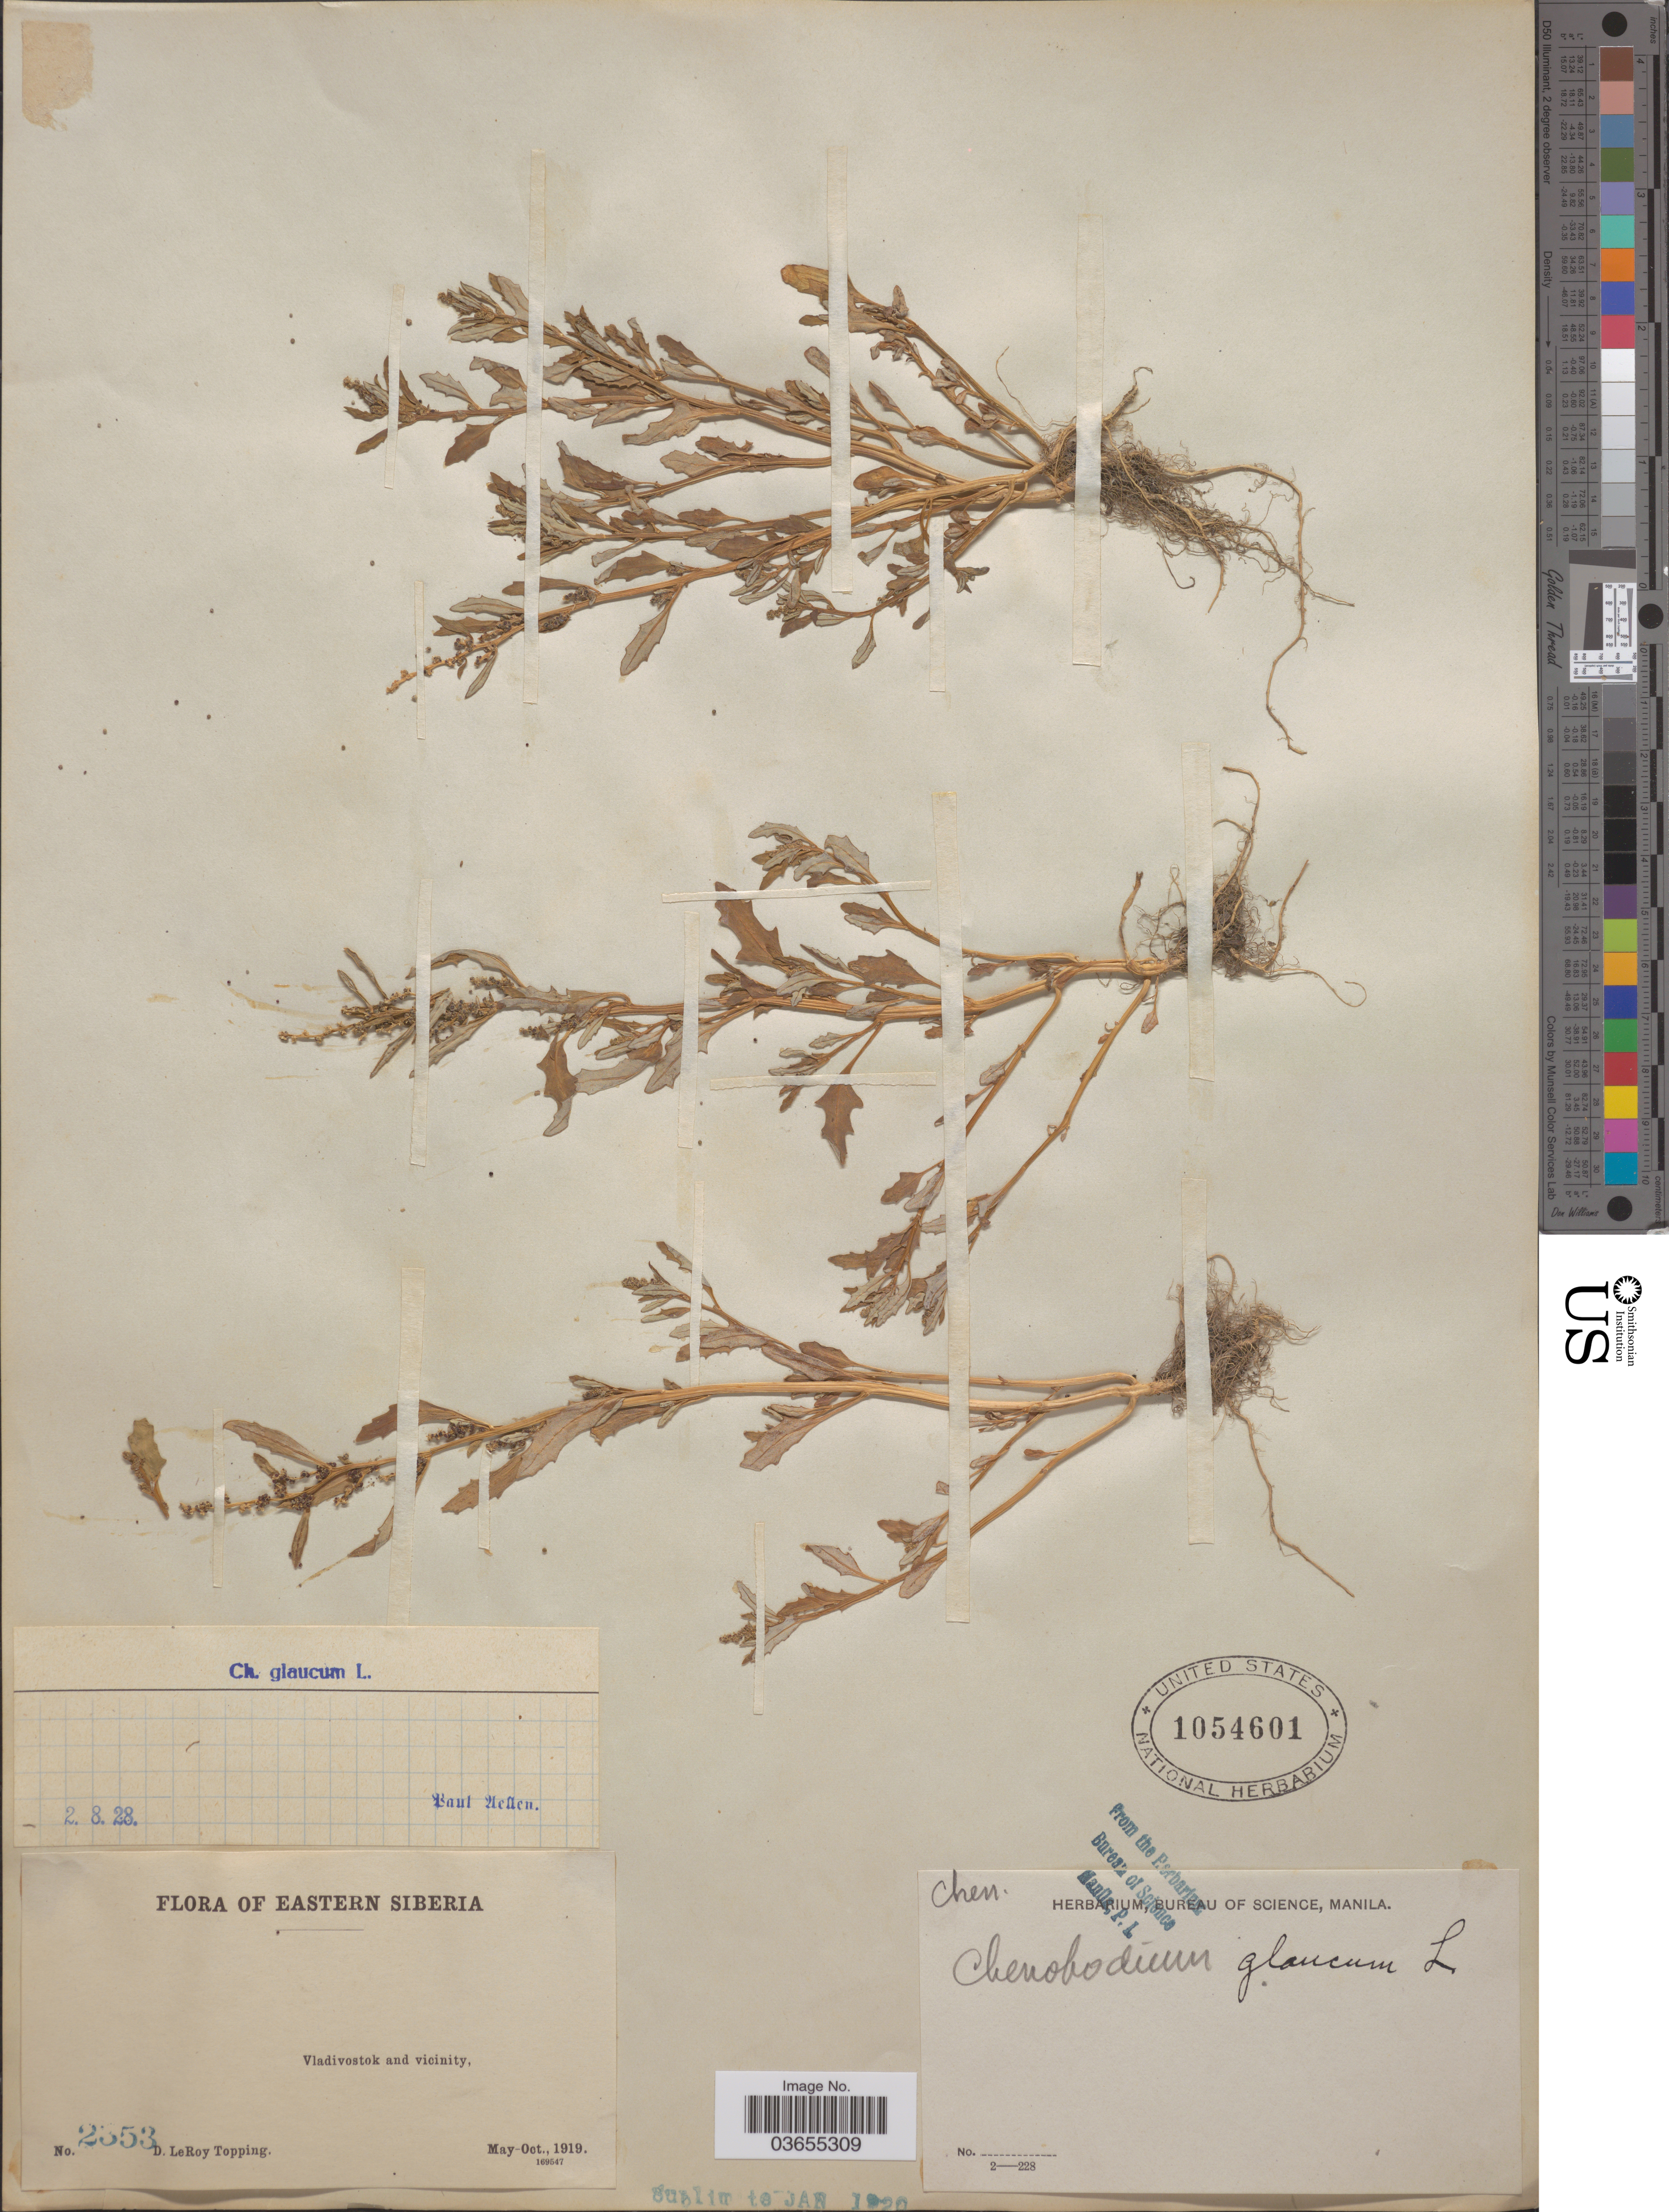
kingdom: Plantae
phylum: Tracheophyta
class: Magnoliopsida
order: Caryophyllales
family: Amaranthaceae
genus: Chenopodium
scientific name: Chenopodium glaucum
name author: L.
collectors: D. L. Topping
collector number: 2353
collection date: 1919-05/1919-10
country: Russian Federation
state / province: Primorsky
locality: Eastern Siberia. Vladivostok and vicinity.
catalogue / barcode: US 1054601